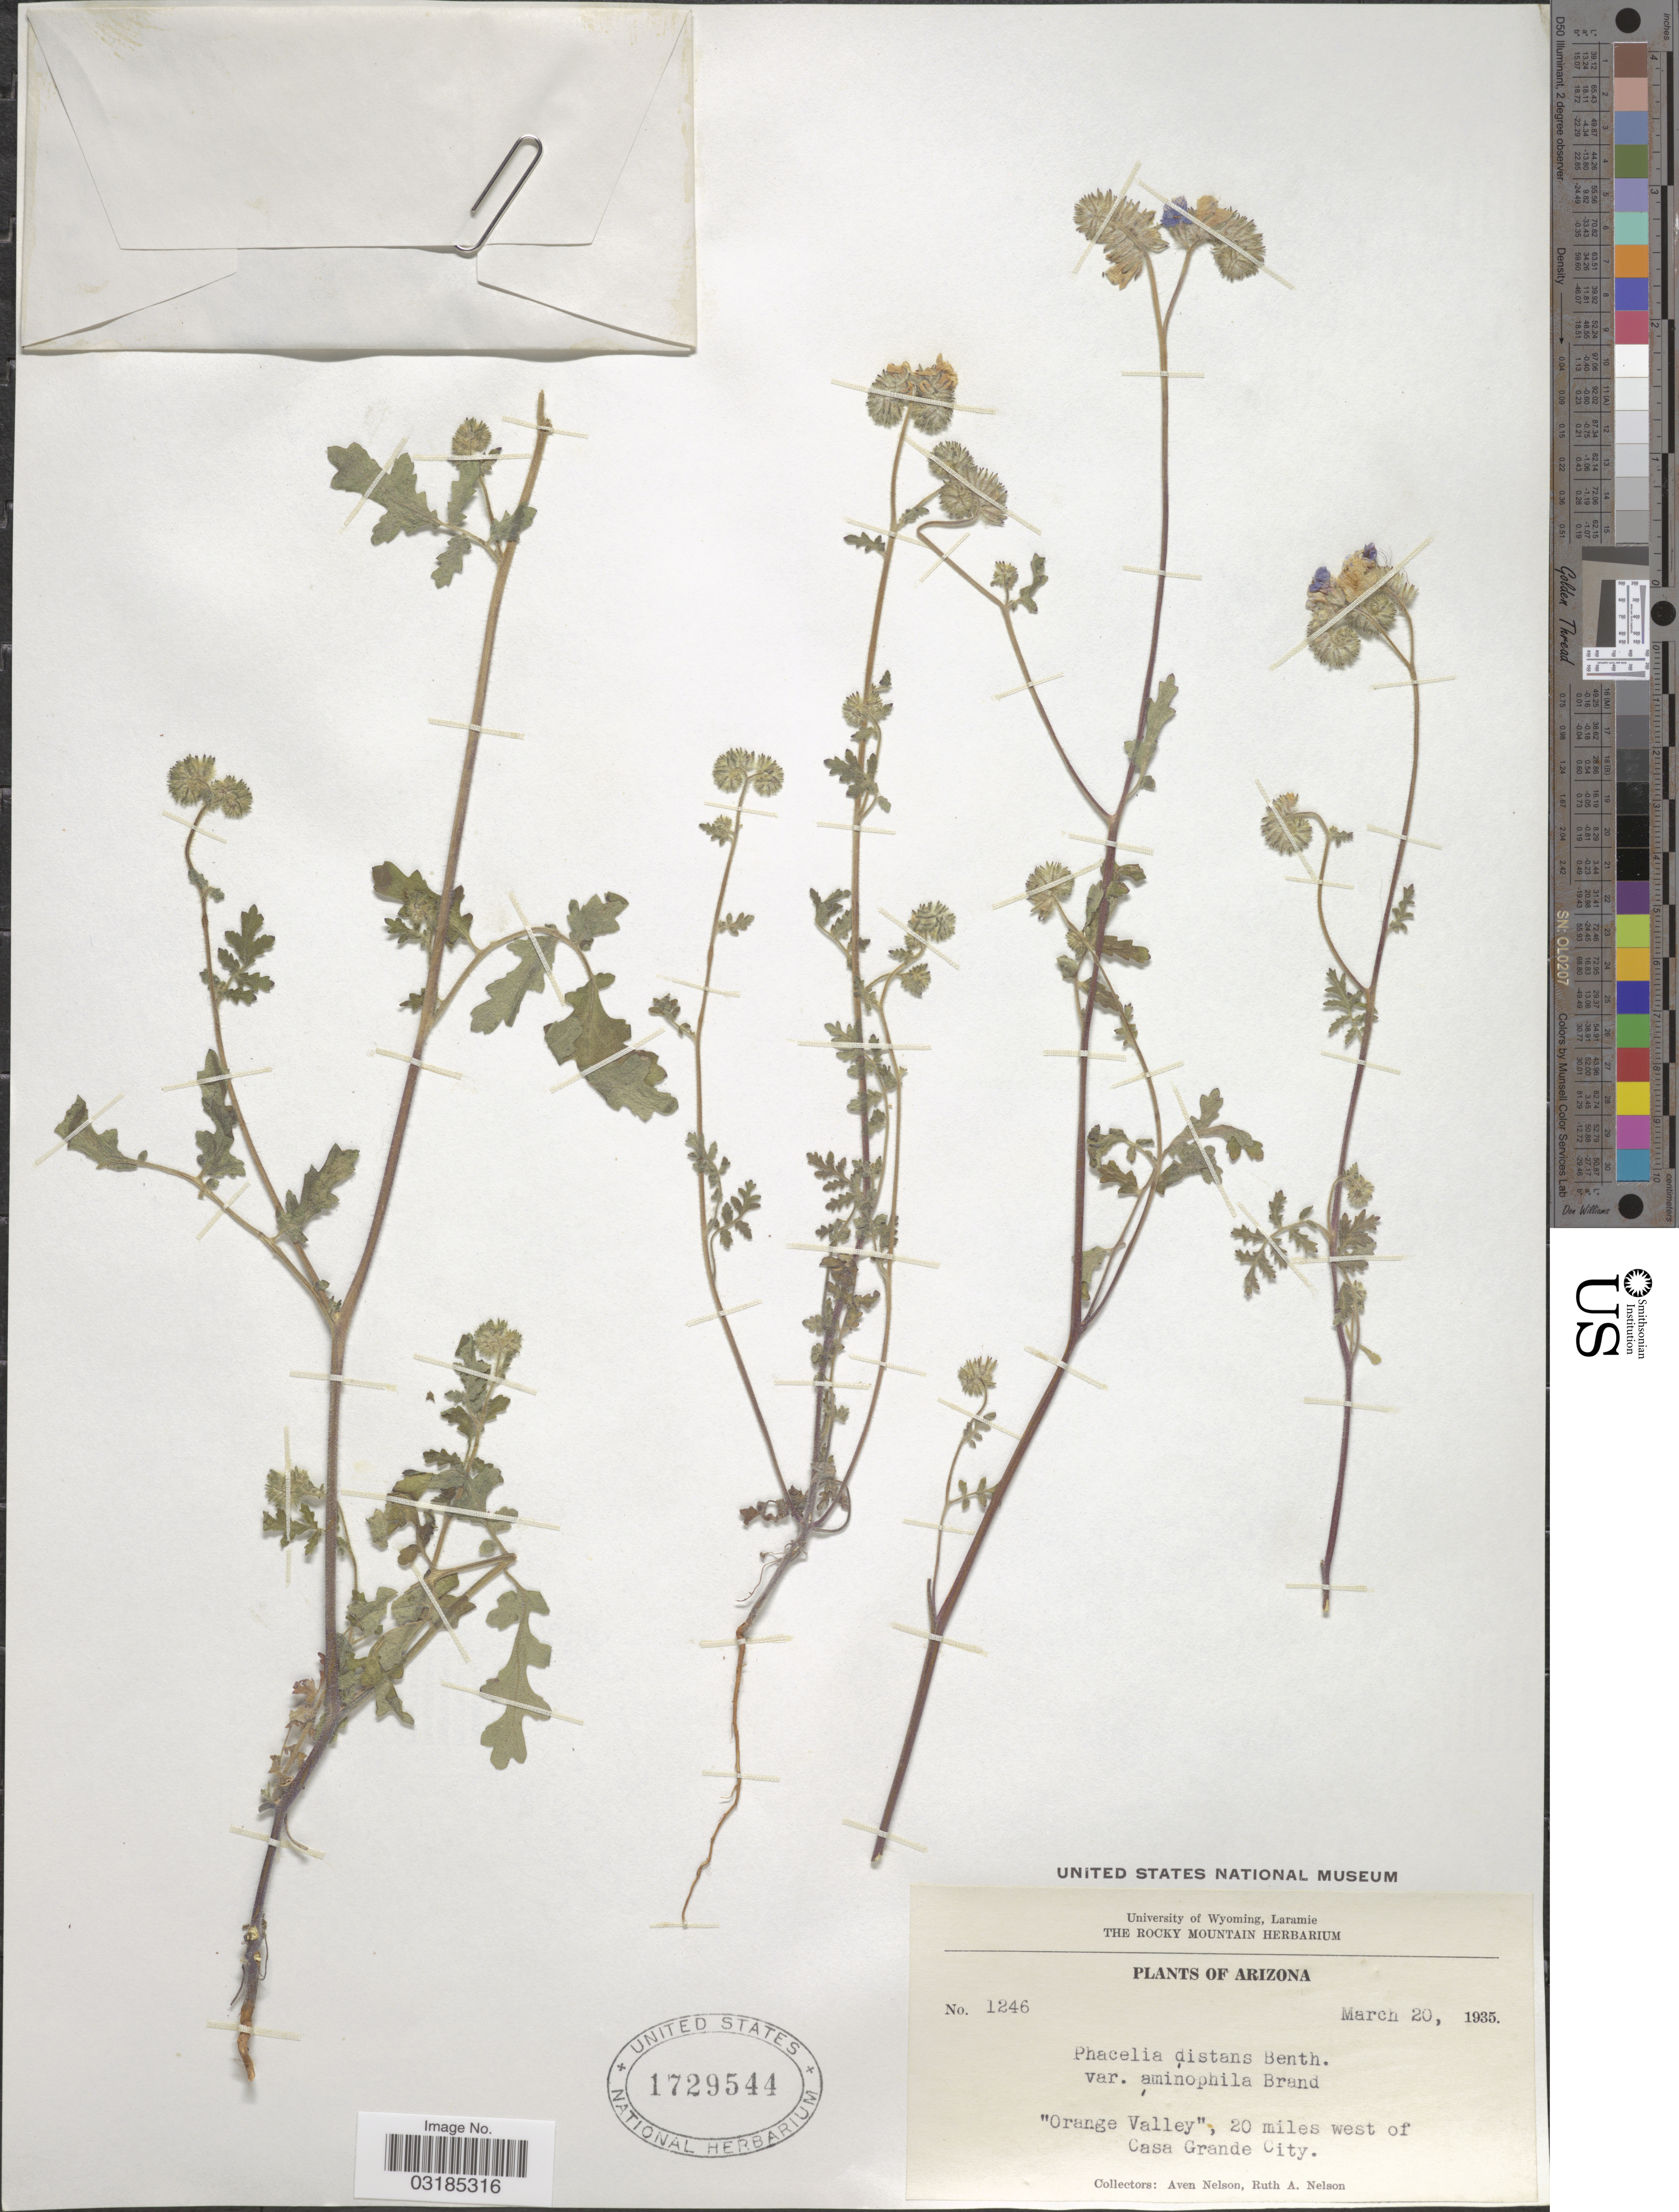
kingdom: Plantae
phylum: Tracheophyta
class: Magnoliopsida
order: Boraginales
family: Hydrophyllaceae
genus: Phacelia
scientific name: Phacelia distans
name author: Benth.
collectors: A. Nelson & R. A. Nelson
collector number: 1246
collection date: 1935-03-20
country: United States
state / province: Arizona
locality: Orange Valley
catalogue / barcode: US 1729544